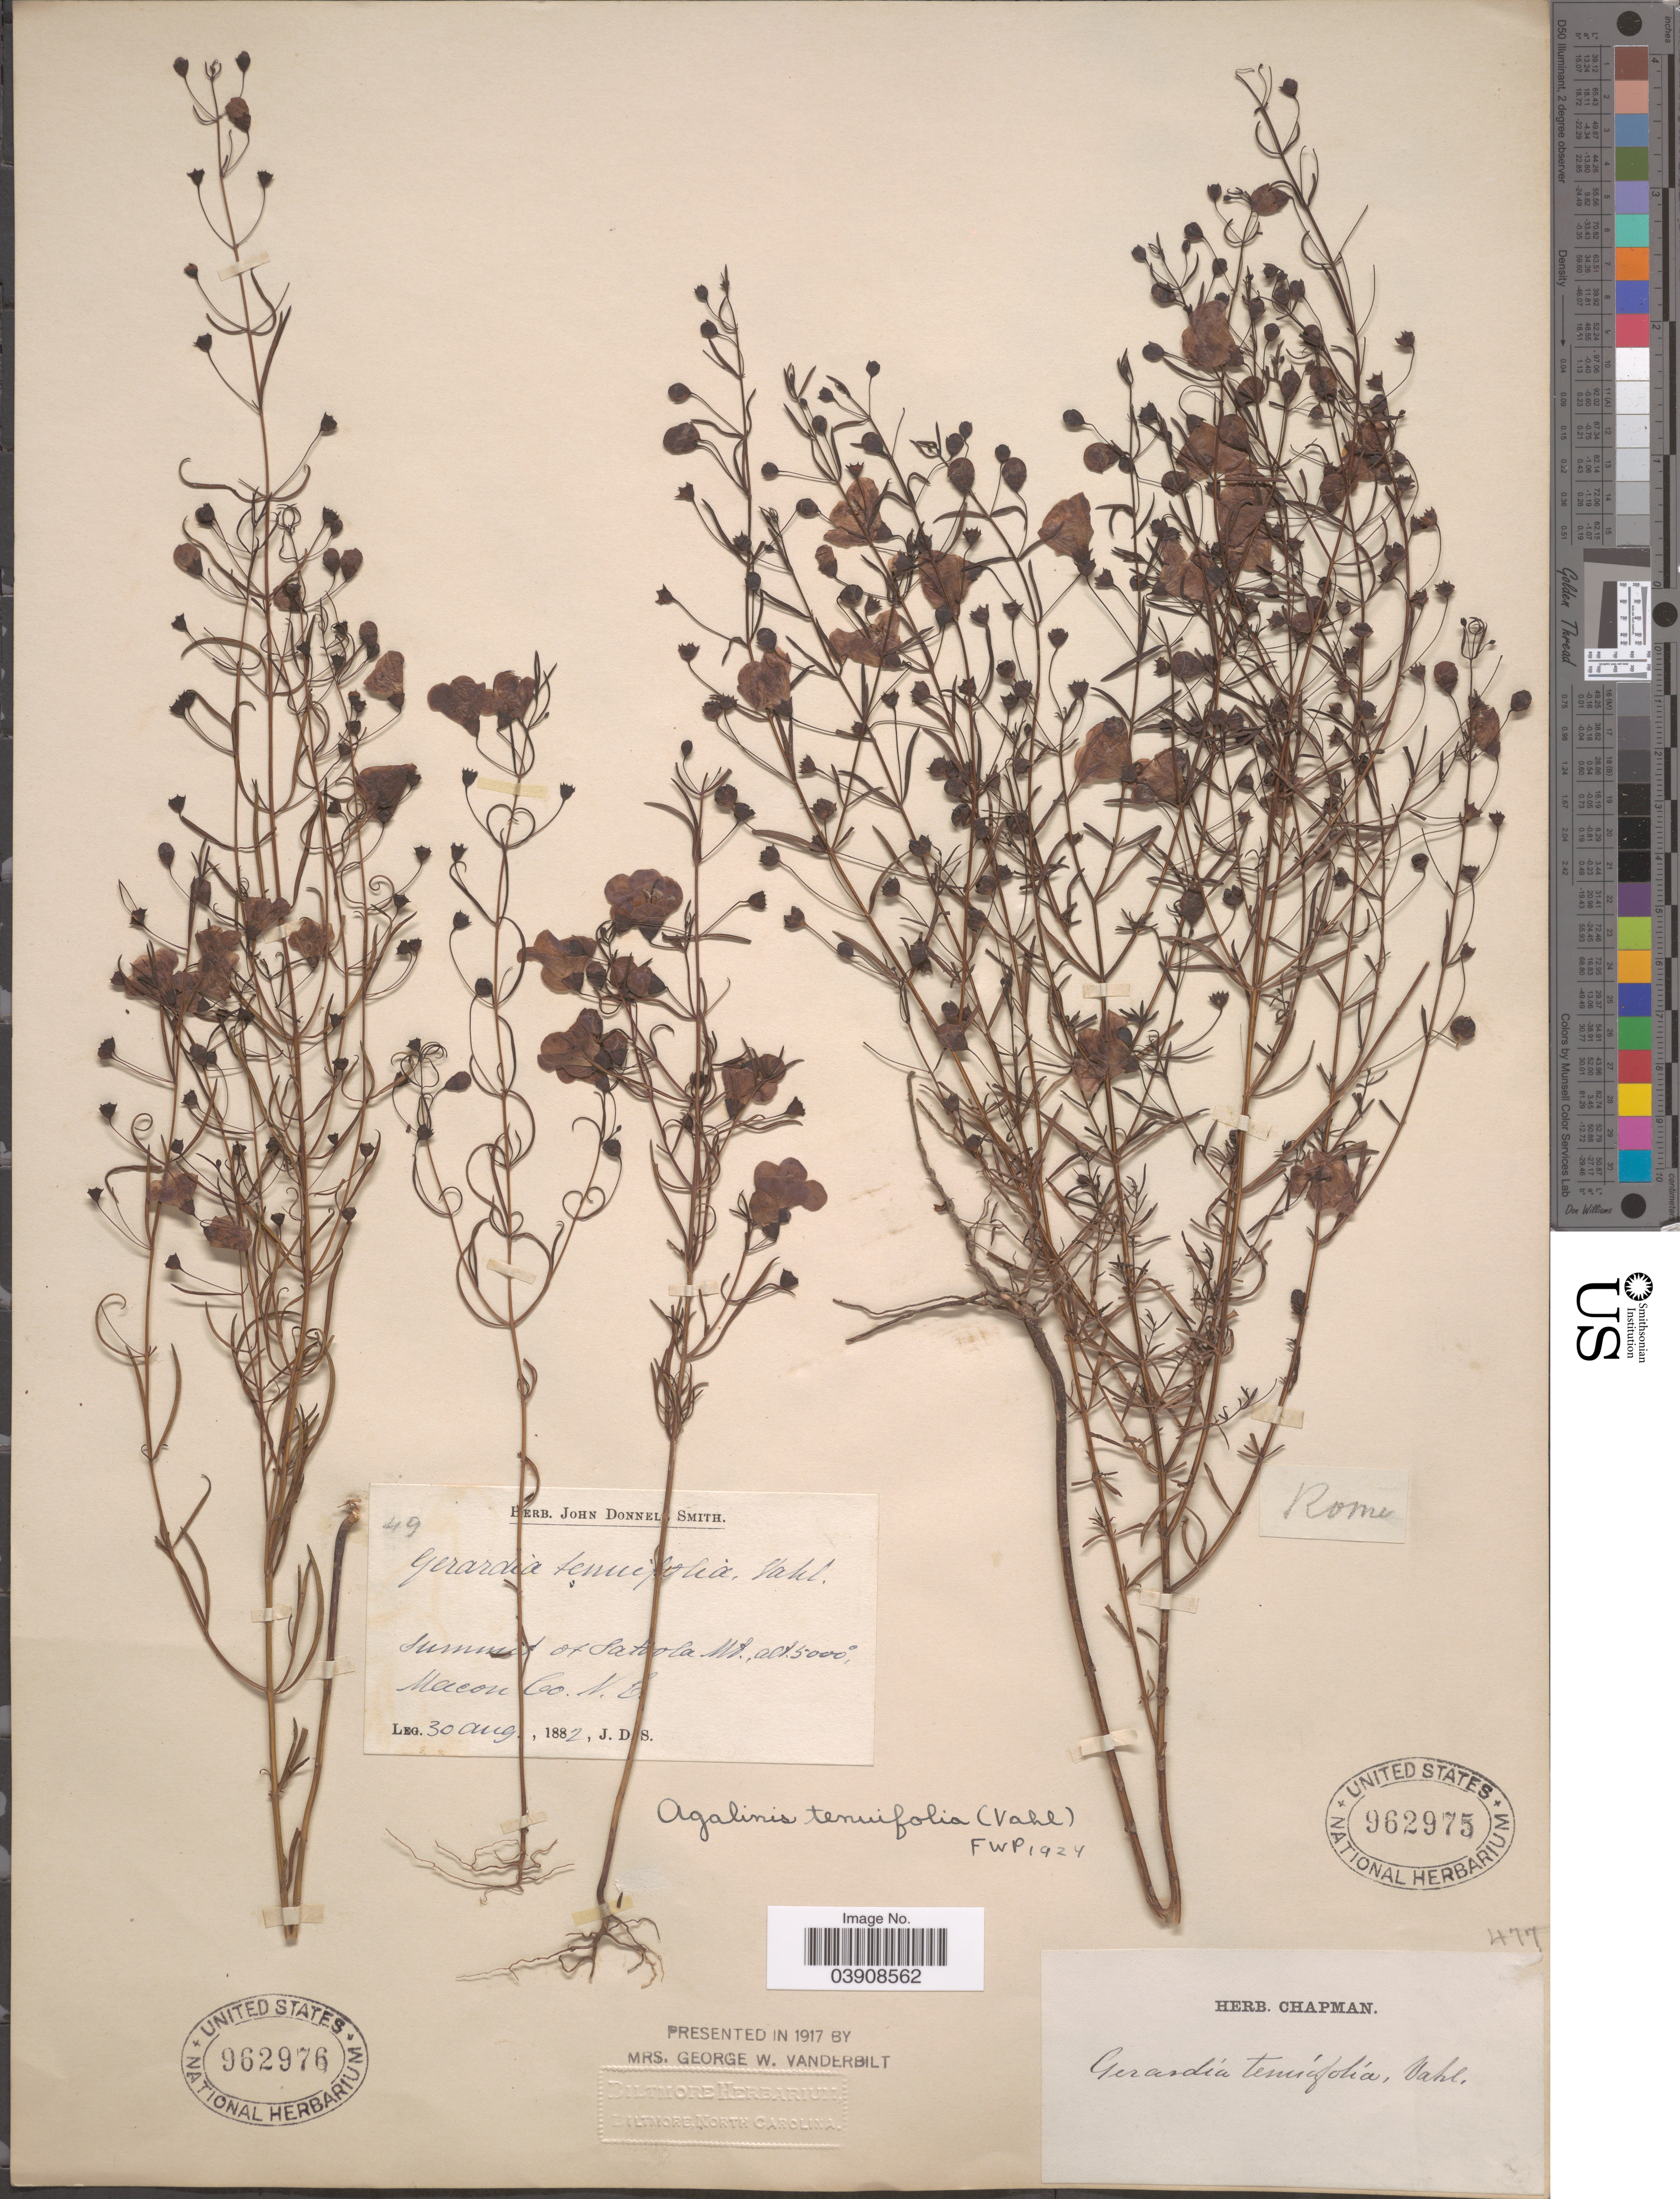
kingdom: Plantae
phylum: Tracheophyta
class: Magnoliopsida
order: Lamiales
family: Orobanchaceae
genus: Agalinis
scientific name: Agalinis tenuifolia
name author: (Vahl) Raf.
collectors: ex herb. Chapman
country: United States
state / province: Georgia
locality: Rome.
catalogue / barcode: US 962975